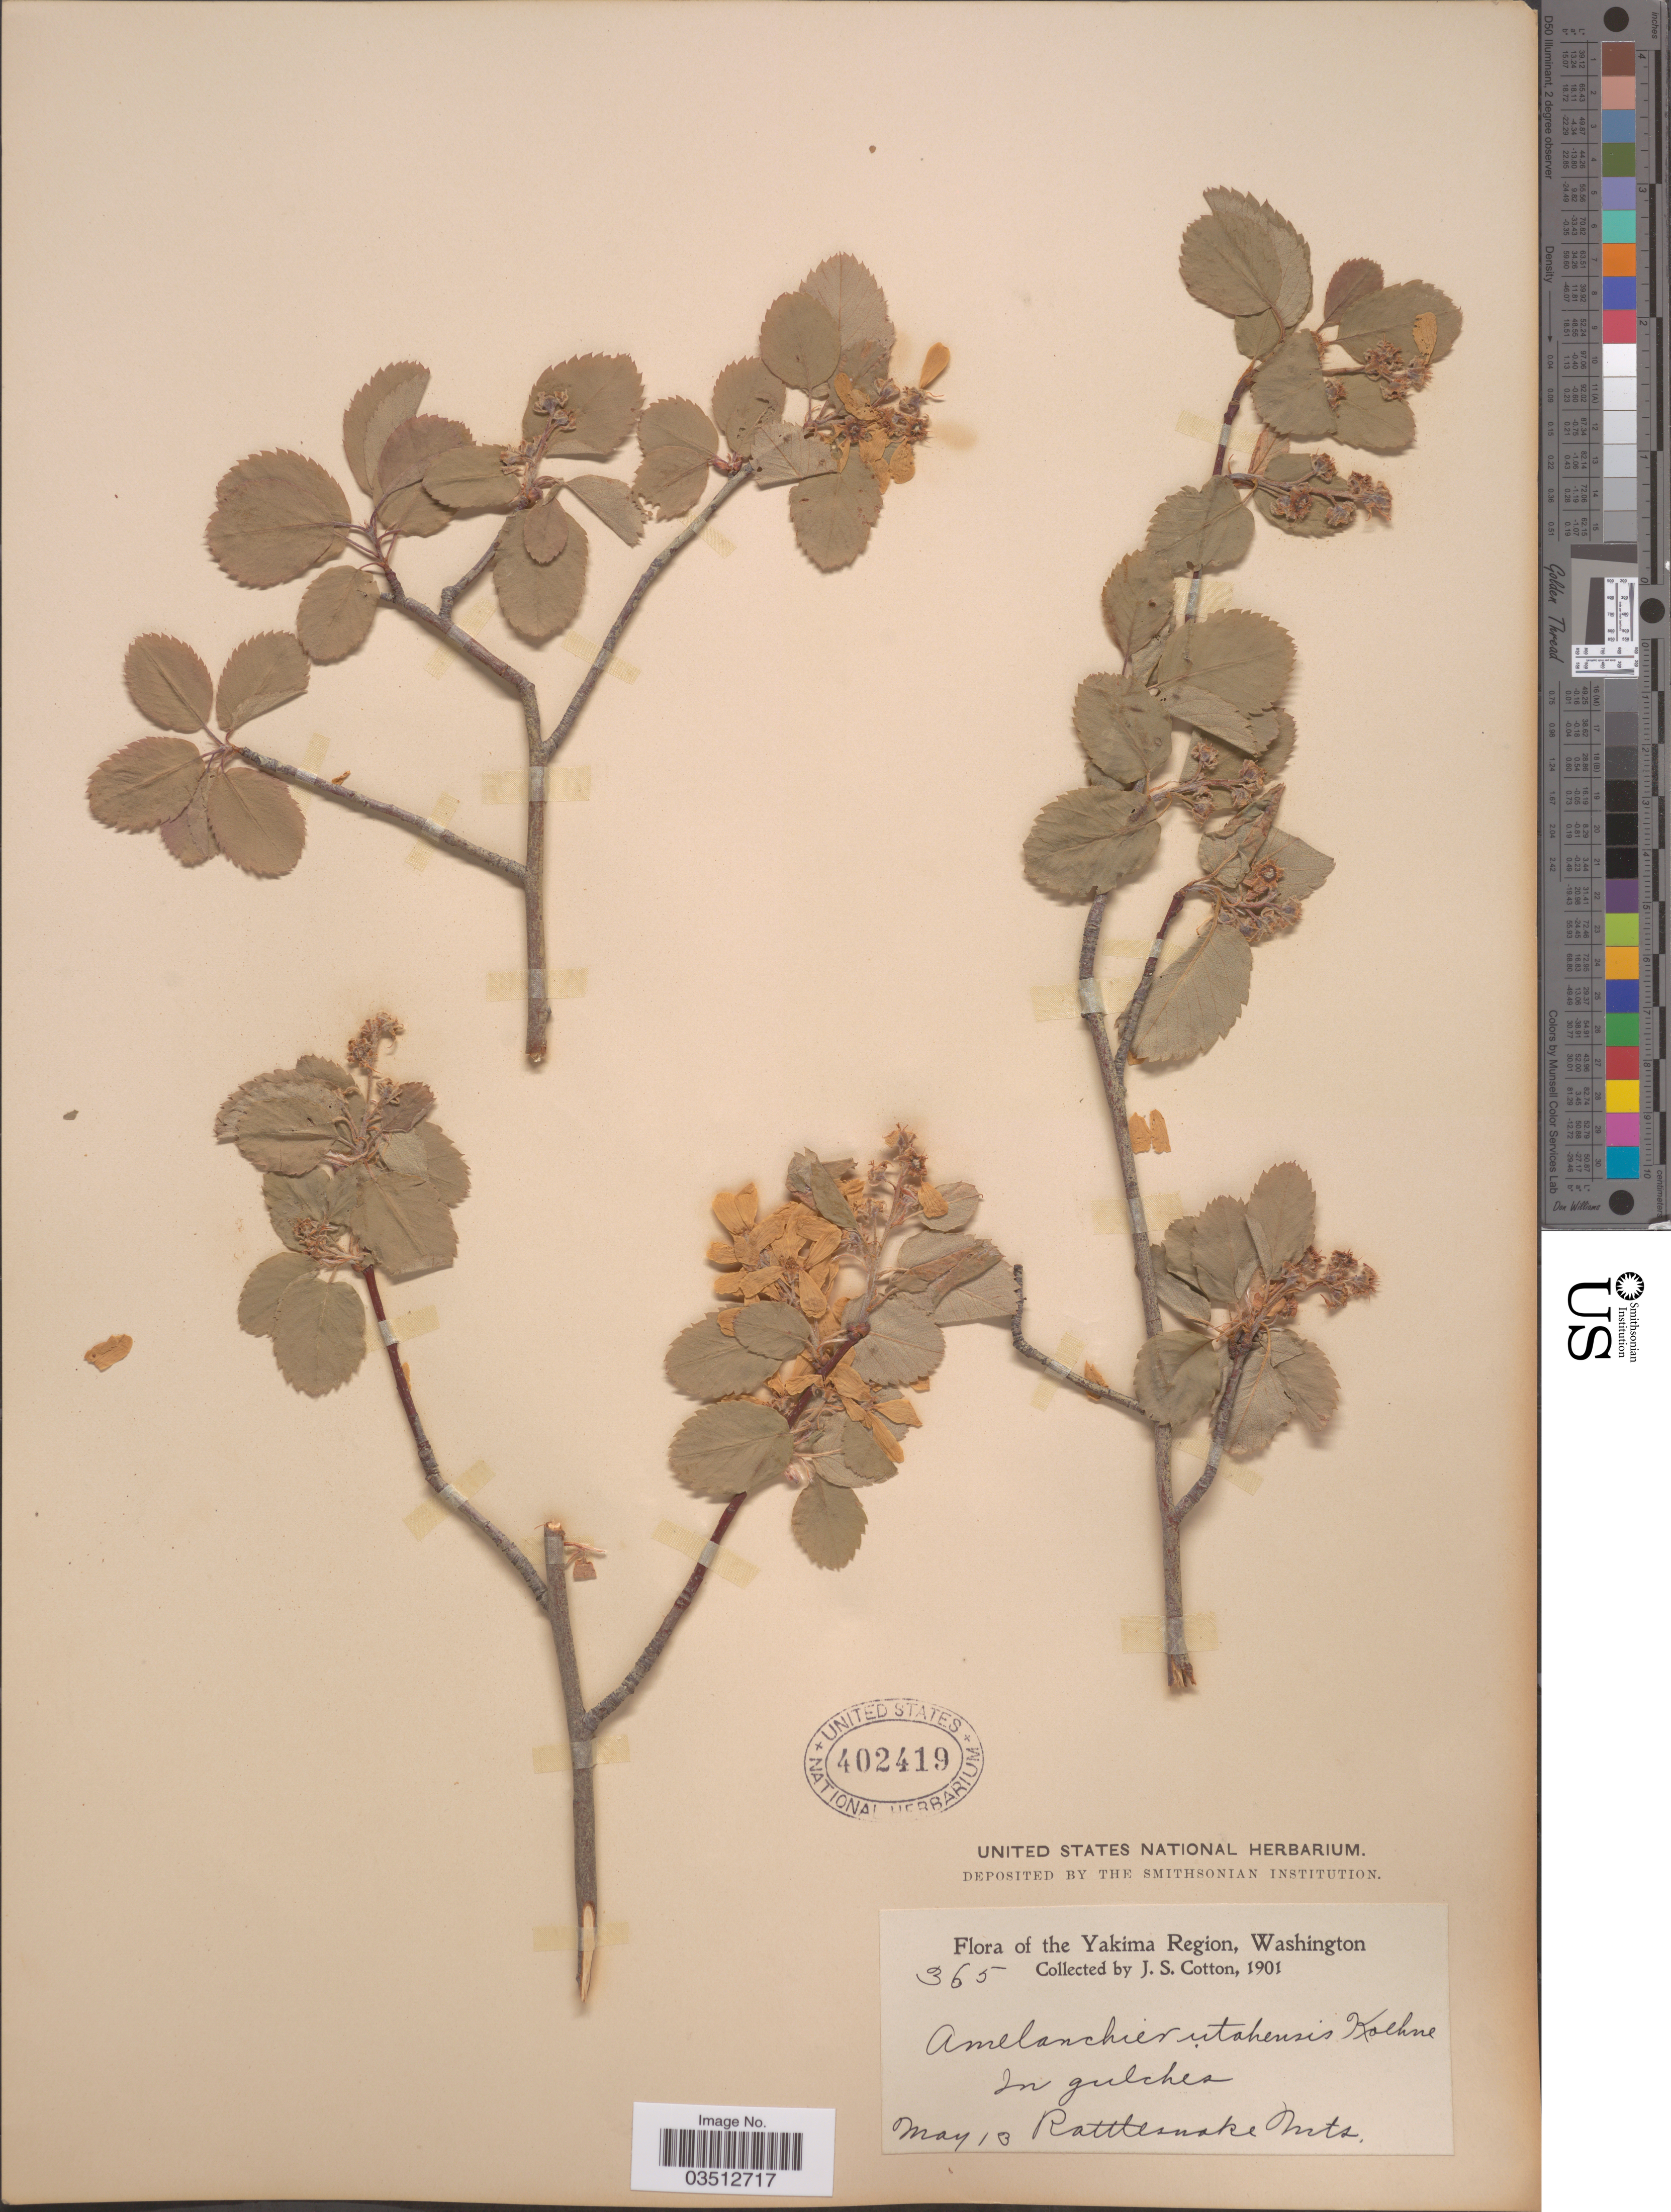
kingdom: Plantae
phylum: Tracheophyta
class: Magnoliopsida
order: Rosales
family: Rosaceae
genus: Amelanchier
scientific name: Amelanchier utahensis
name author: Koehne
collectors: J. S. Cotton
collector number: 365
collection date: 1901-05-13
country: United States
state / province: Washington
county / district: Yakima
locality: The Yakima Region. In gulches, Rattlesnake Mts.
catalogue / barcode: US 402419